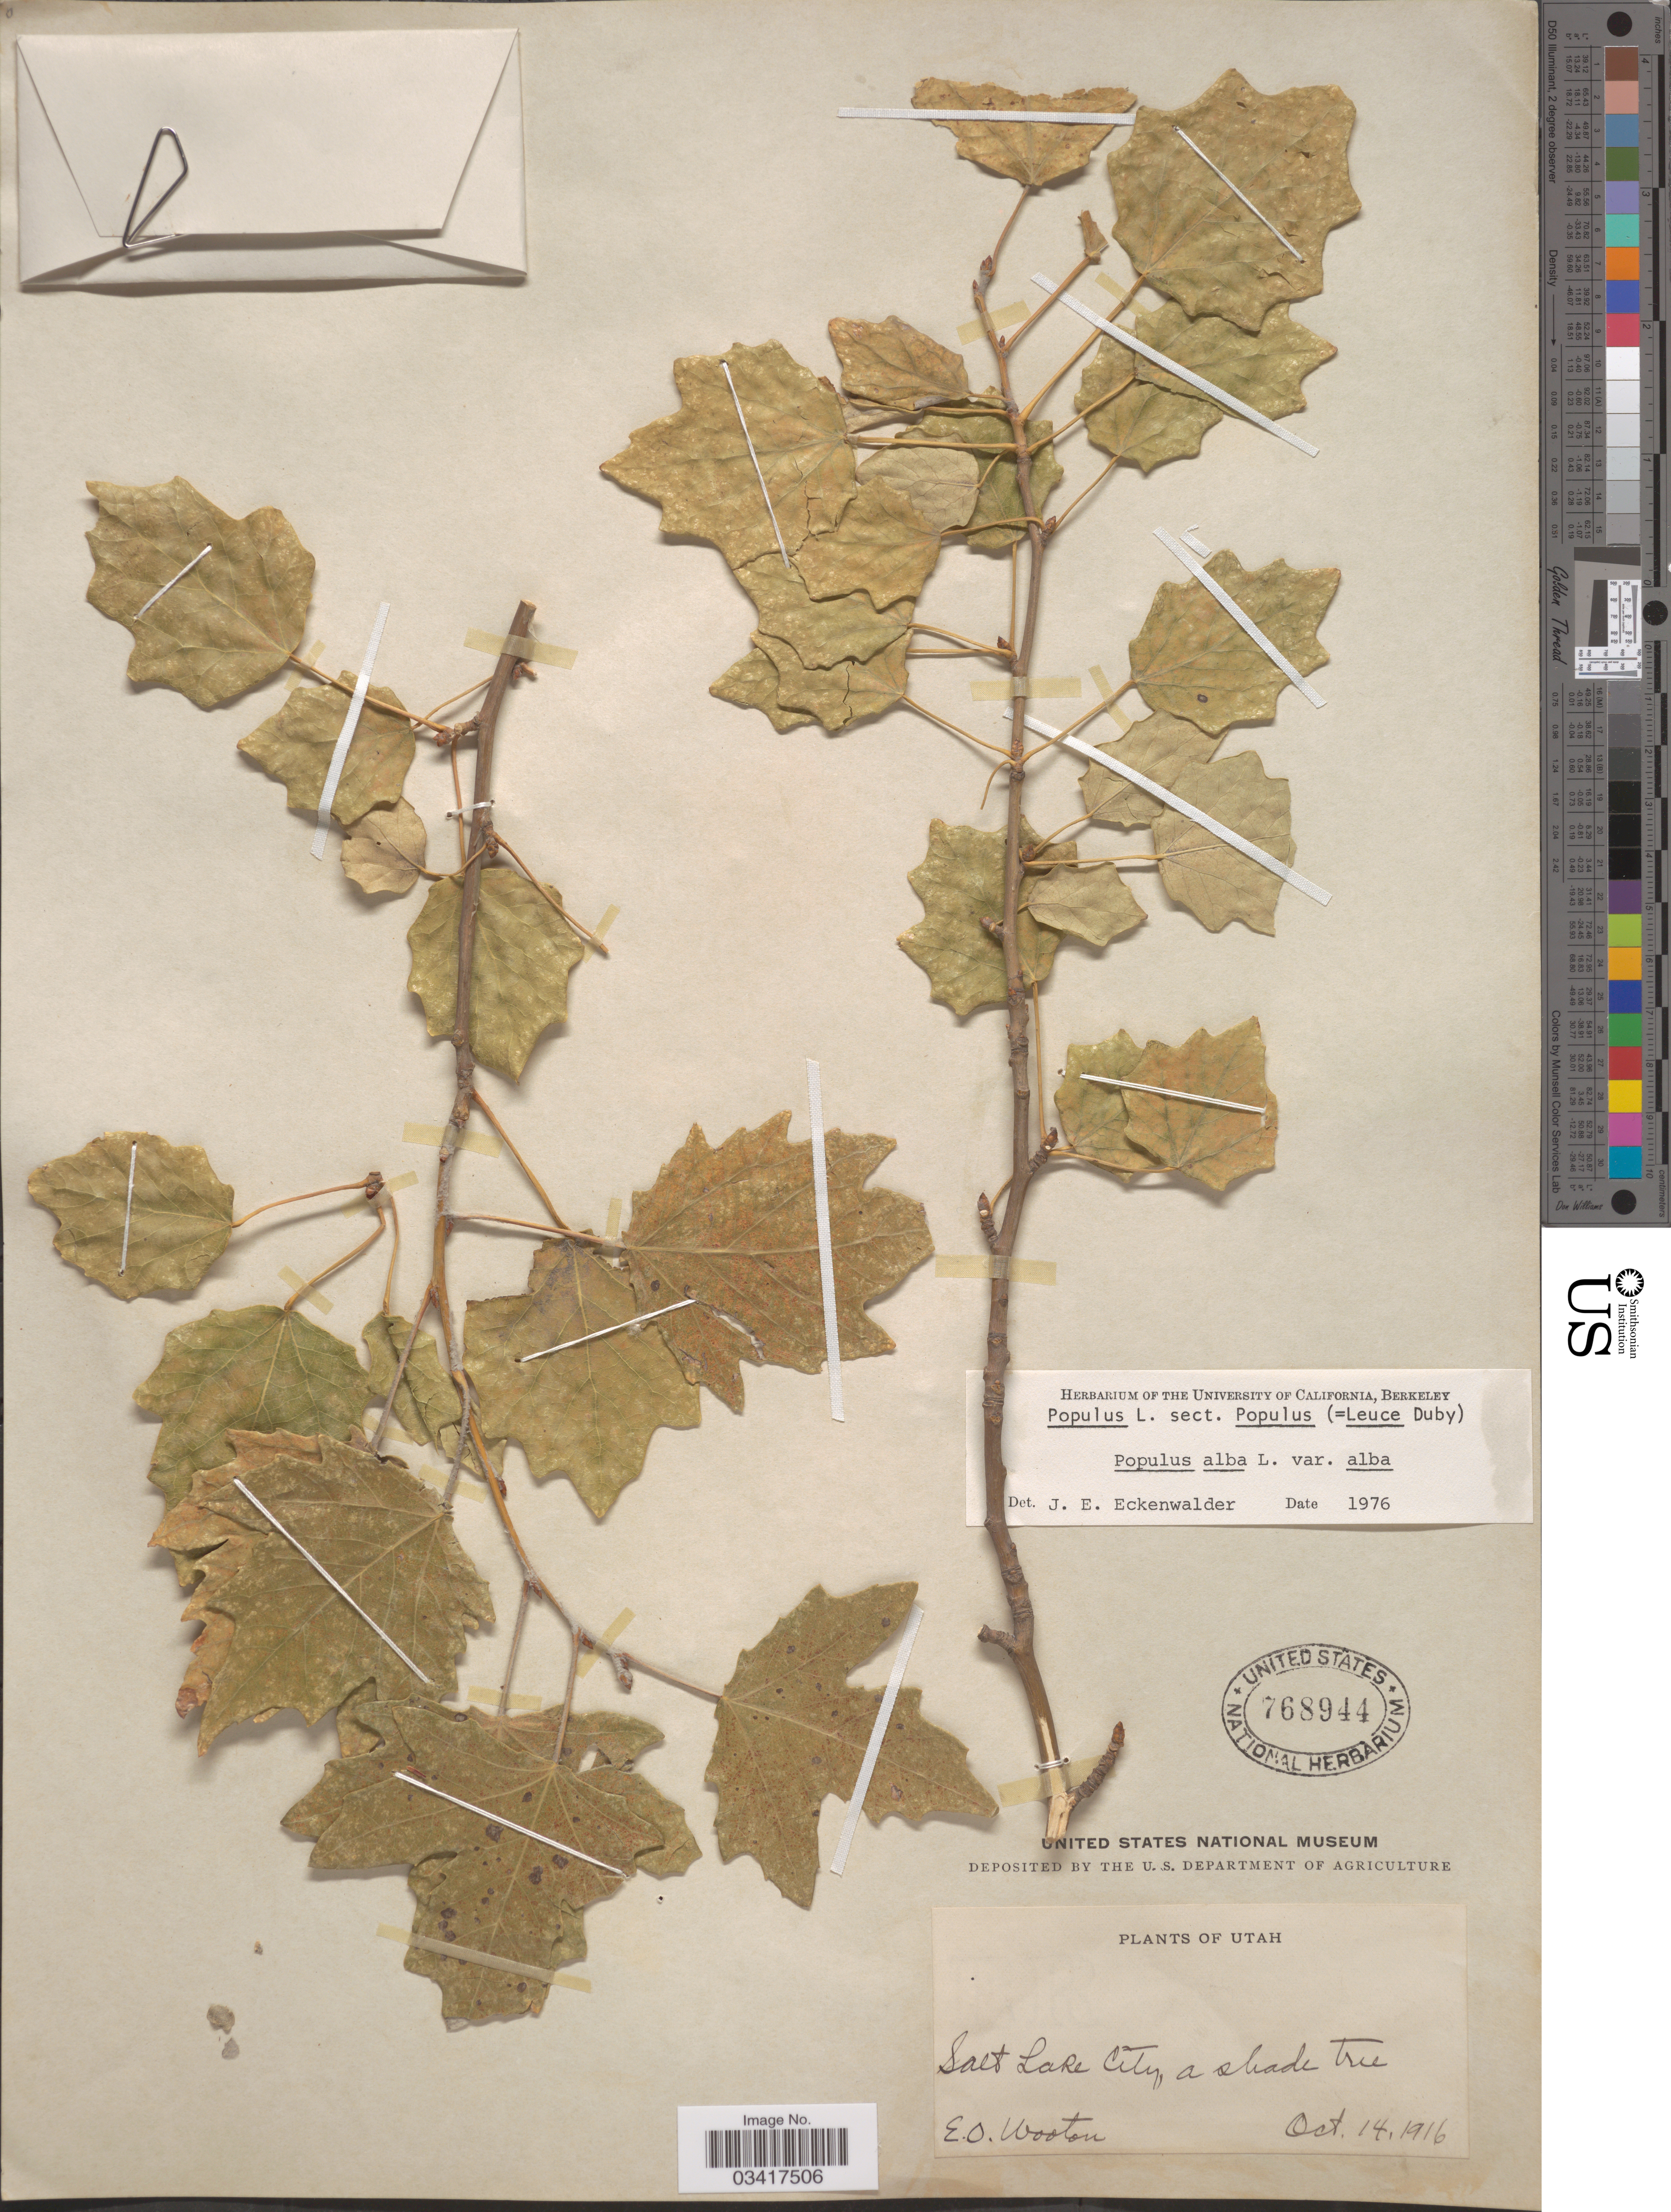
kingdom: Plantae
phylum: Tracheophyta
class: Magnoliopsida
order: Malpighiales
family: Salicaceae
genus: Populus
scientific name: Populus alba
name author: L.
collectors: E. O. Wooton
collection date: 1916-10-14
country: United States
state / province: Utah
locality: Salt Lake City.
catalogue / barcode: US 768944